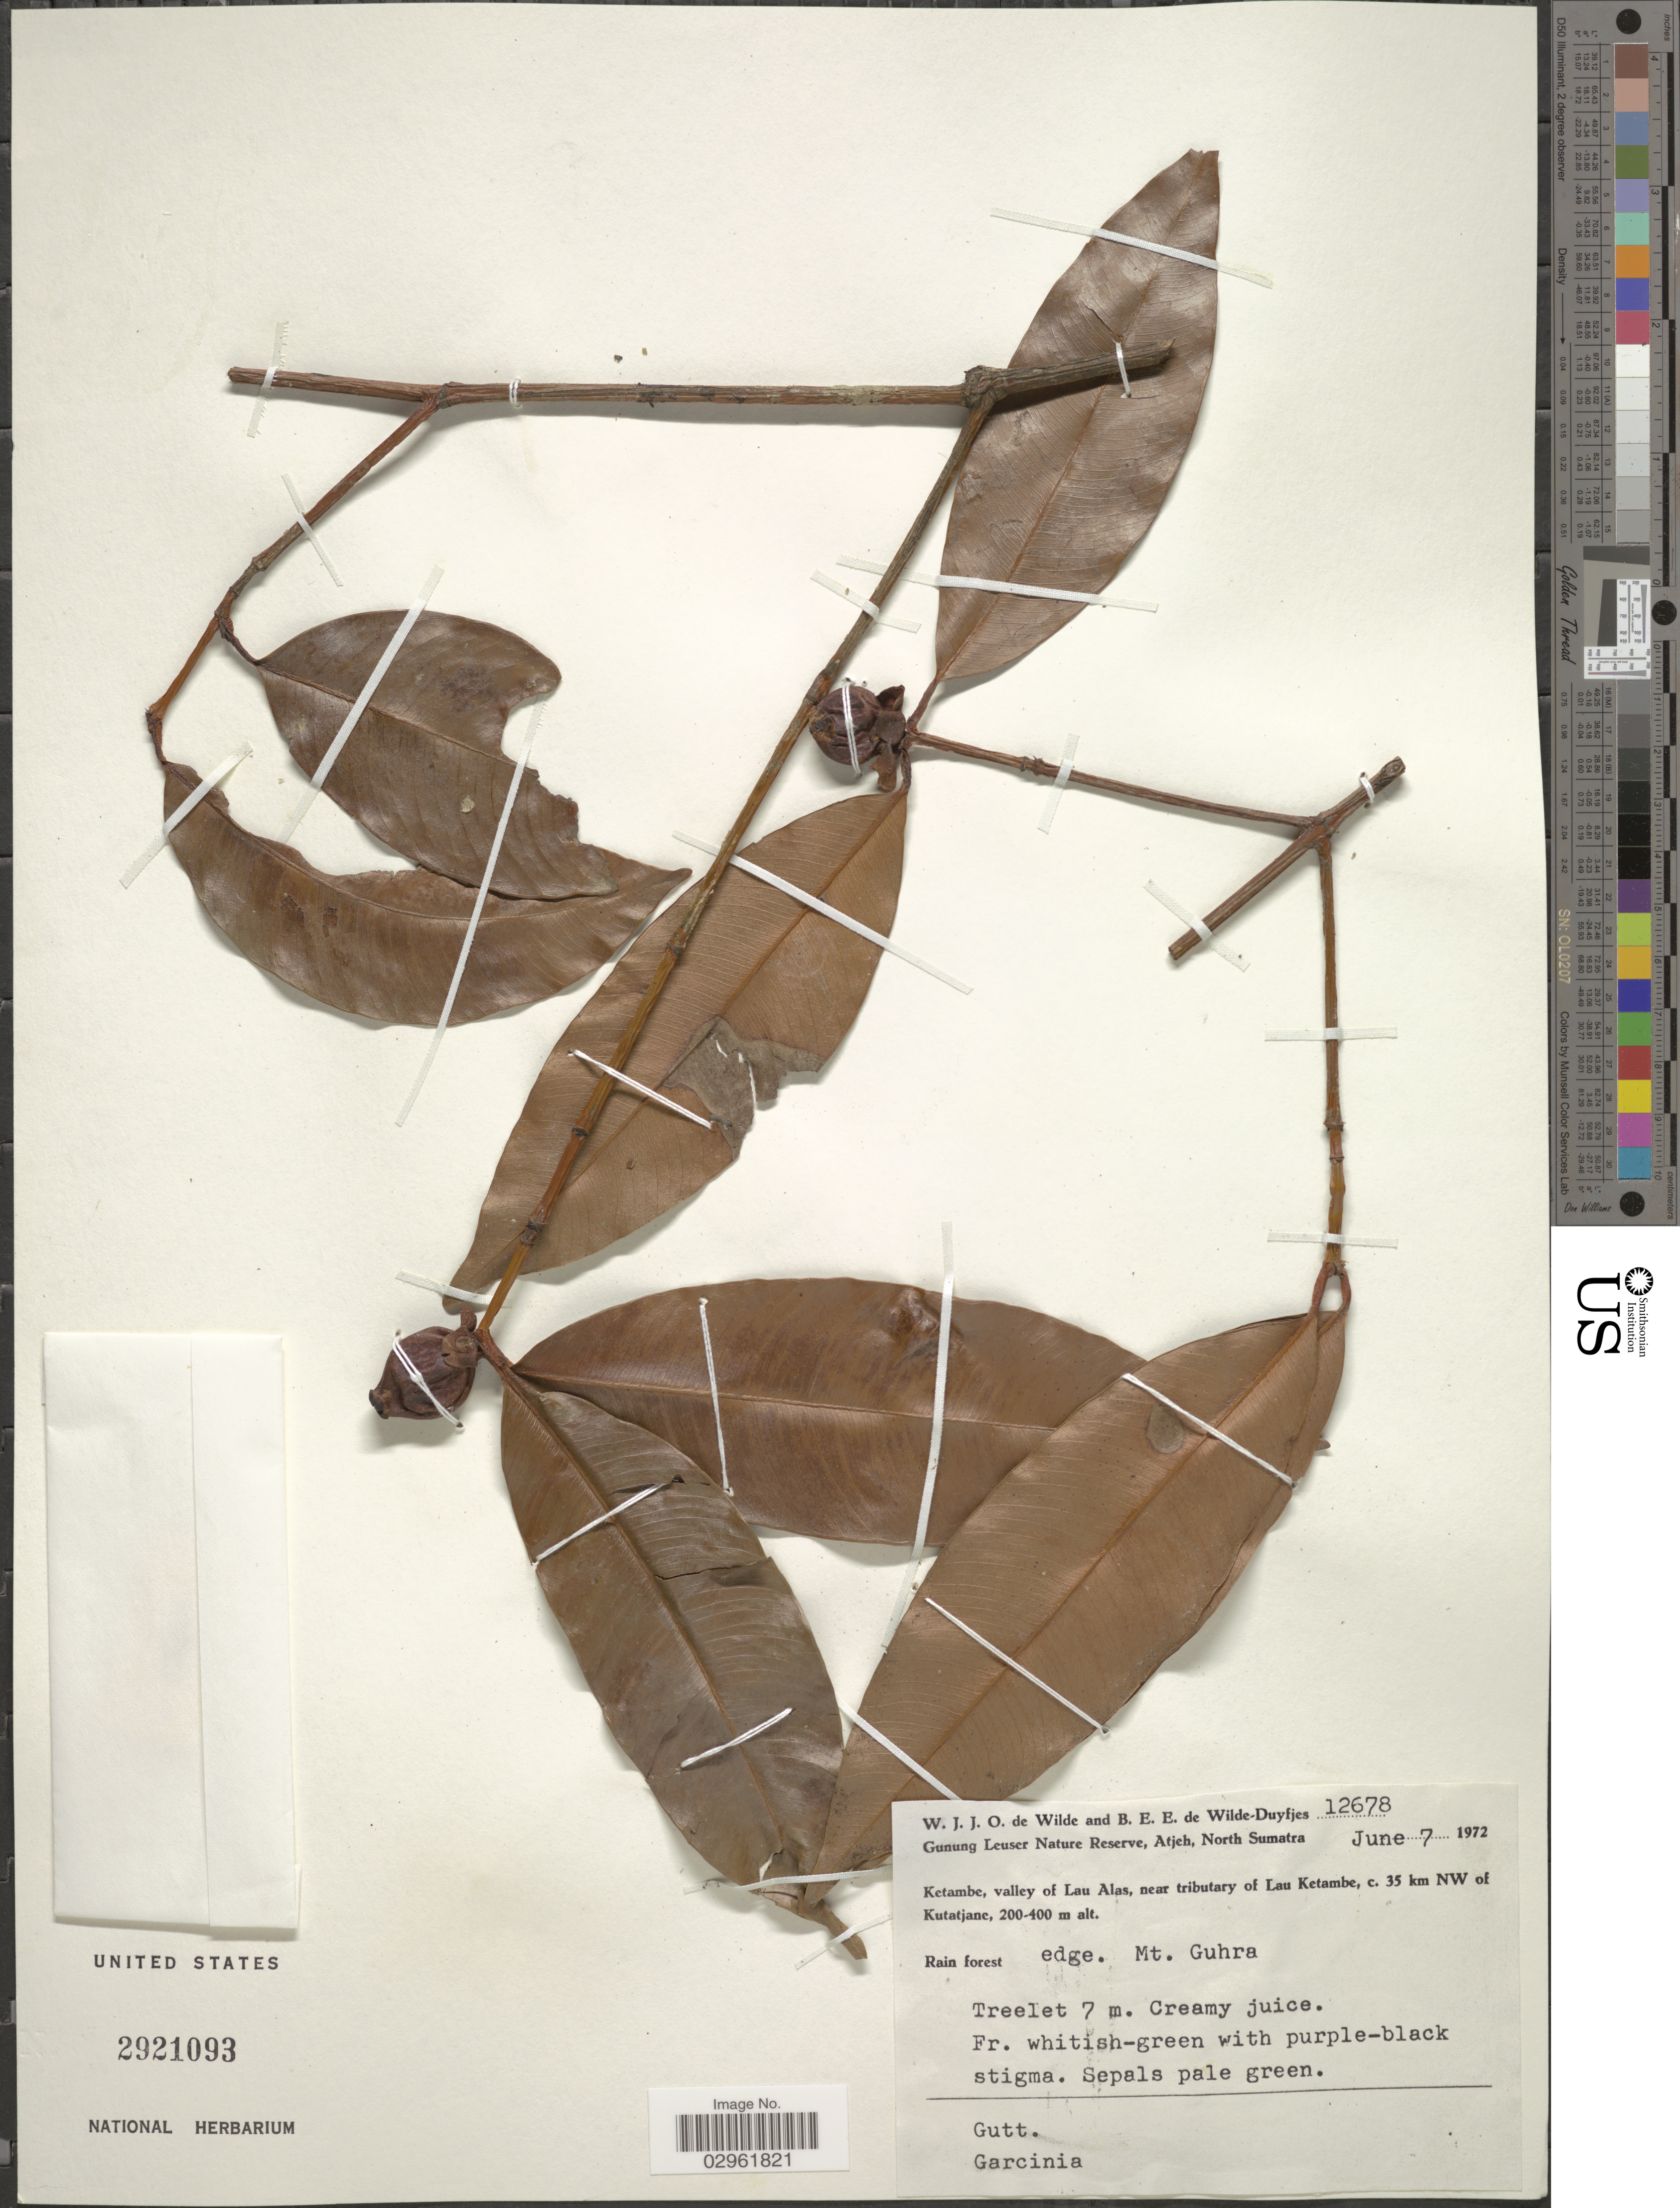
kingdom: Plantae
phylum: Tracheophyta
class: Magnoliopsida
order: Malpighiales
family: Clusiaceae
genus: Garcinia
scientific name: Garcinia sp.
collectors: W. J. de Wilde & B. E. de Wilde-Duyfjes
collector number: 12678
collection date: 1972-06-07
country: Indonesia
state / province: Sumatra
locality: Gunung Leuser Nature Reserve, Atjeh, North Sumatra, Ketambe; valley of Lau Alas, near tributary of Lau Ketambe, c. 35 km NW of Kutatjane, edge, Mt. Guhra.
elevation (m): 200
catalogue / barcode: US 2921093